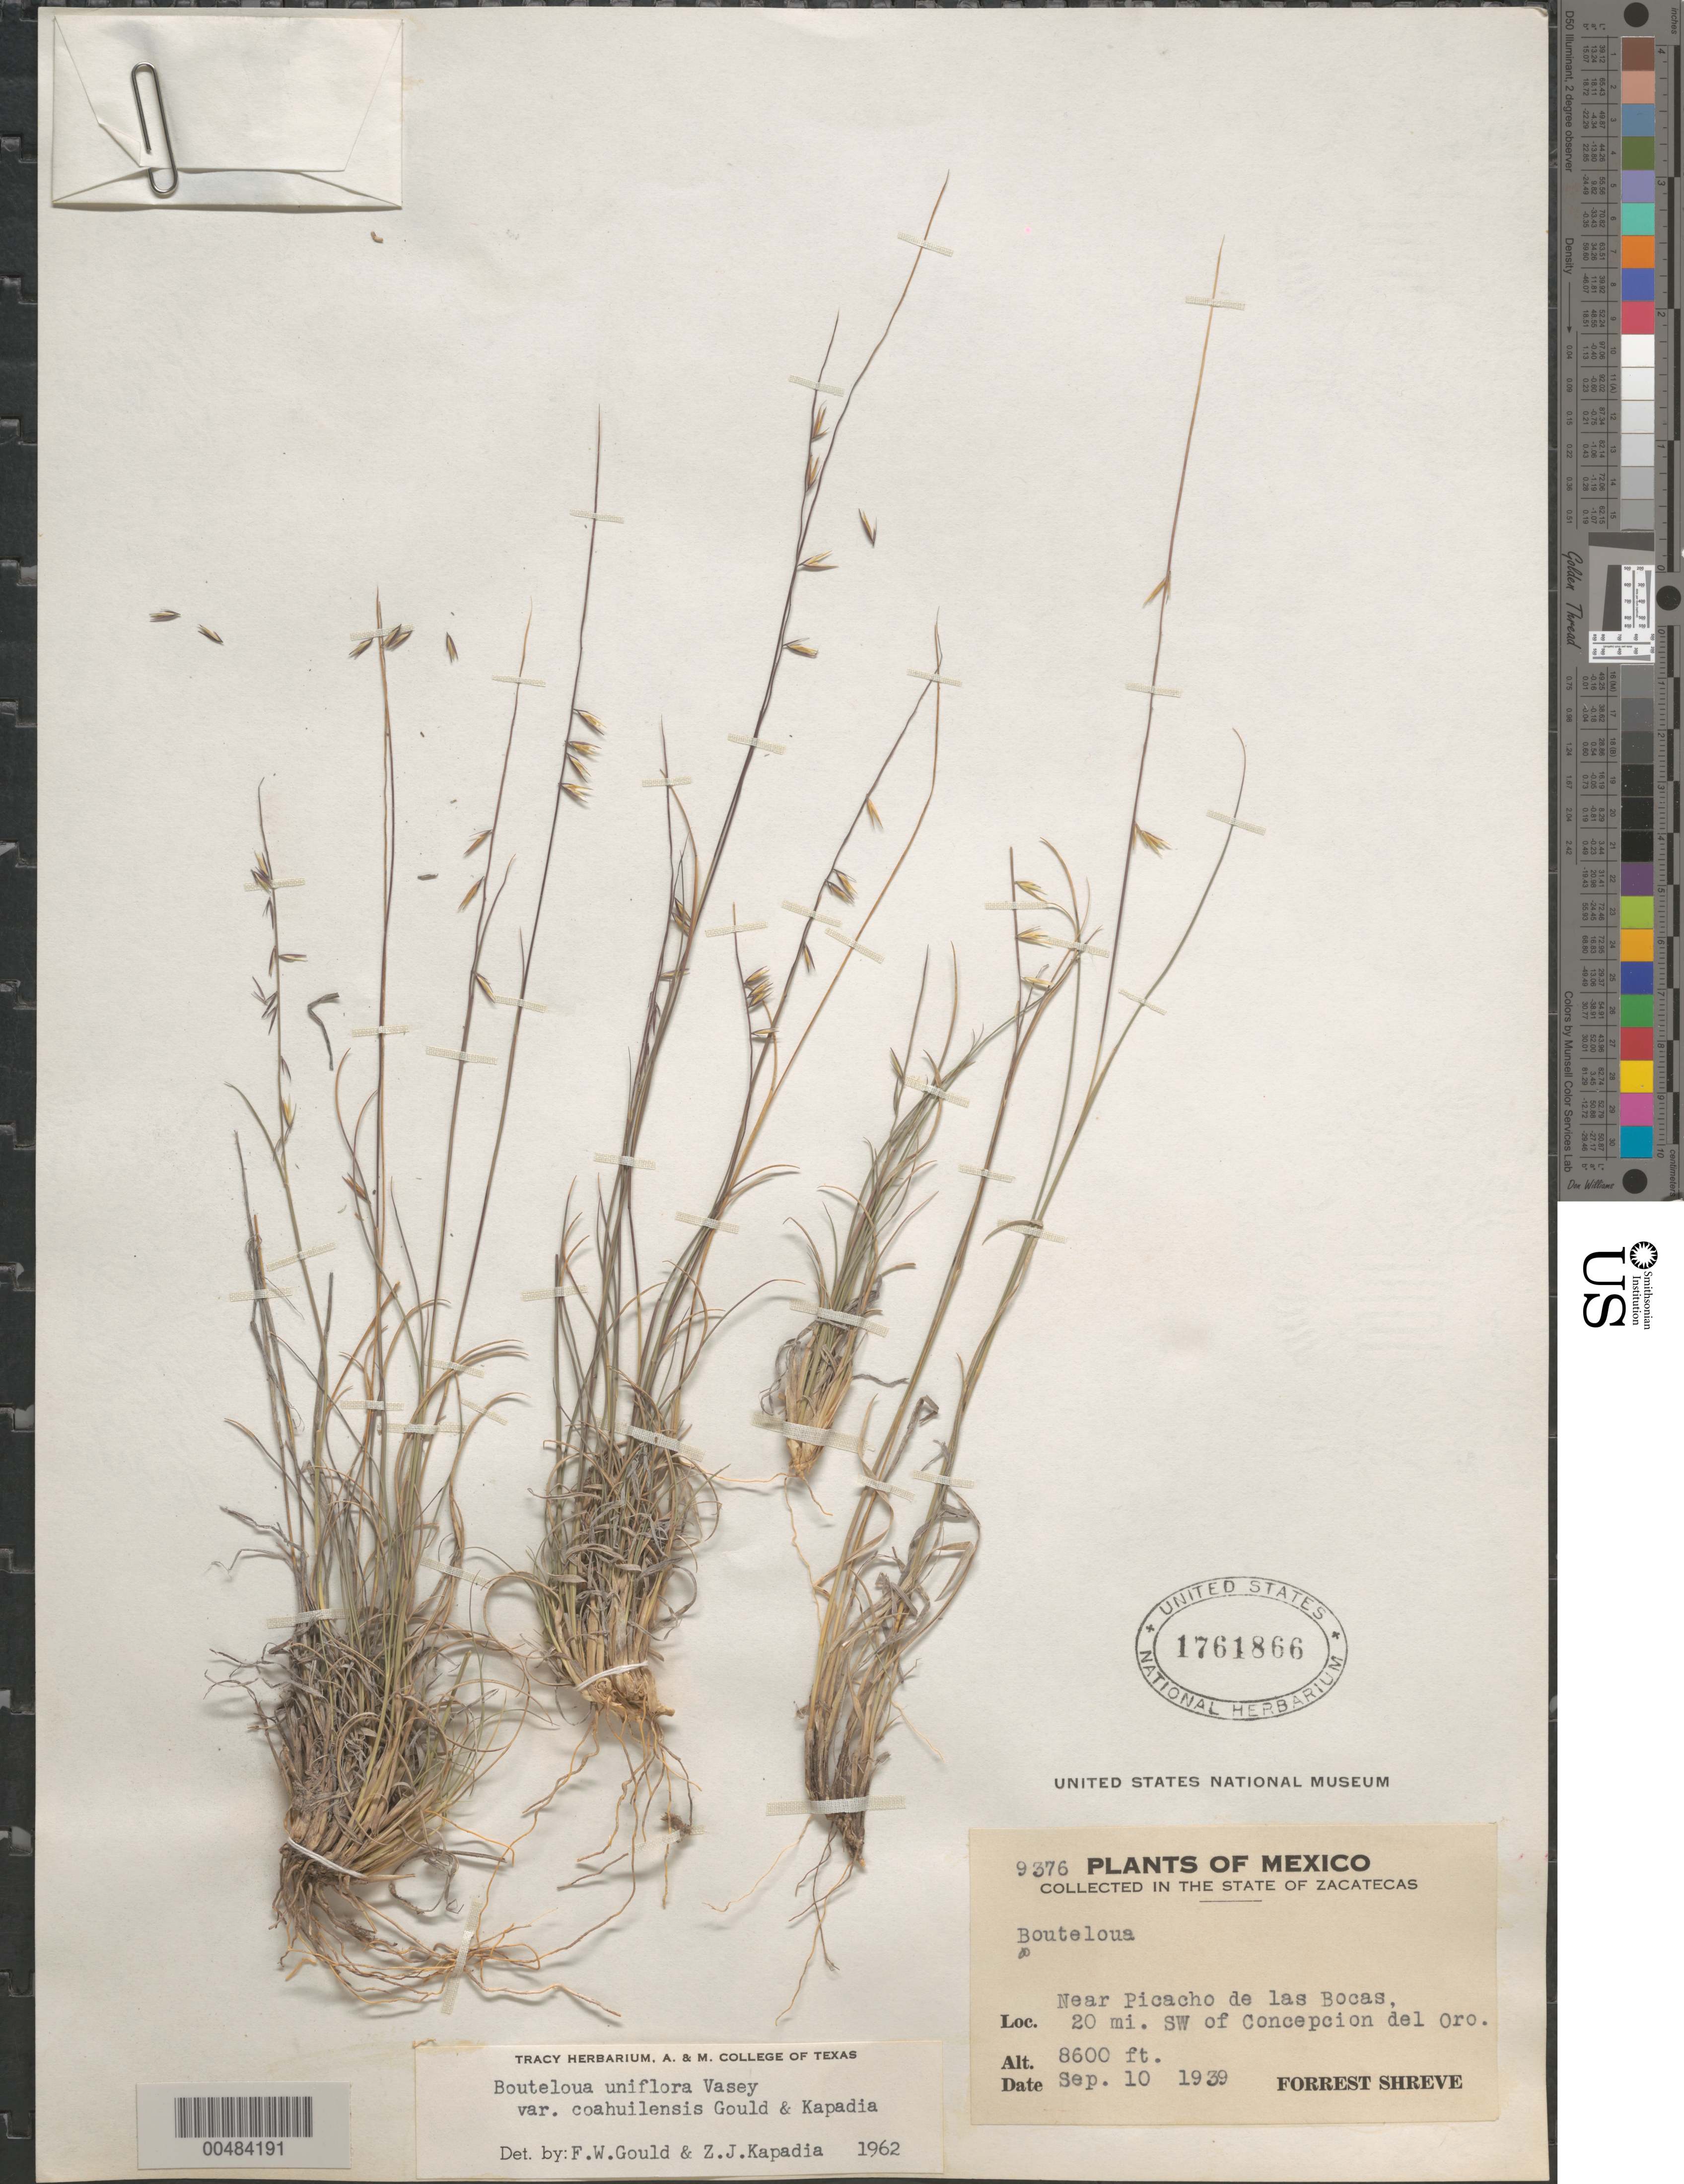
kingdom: Plantae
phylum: Tracheophyta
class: Liliopsida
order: Poales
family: Poaceae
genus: Bouteloua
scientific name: Bouteloua uniflora var. coahuilensis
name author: Gould & Kapadia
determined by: Gould, F. W.; Kapadia, Zarir J.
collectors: F. Shreve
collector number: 9376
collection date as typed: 10 Sep 1939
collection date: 1939-09-10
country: Mexico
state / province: Zacatecas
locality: Near Picacho de las Bocas, 20 mi SW of Concepcion del Oro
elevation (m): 2621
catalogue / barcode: US 1761866